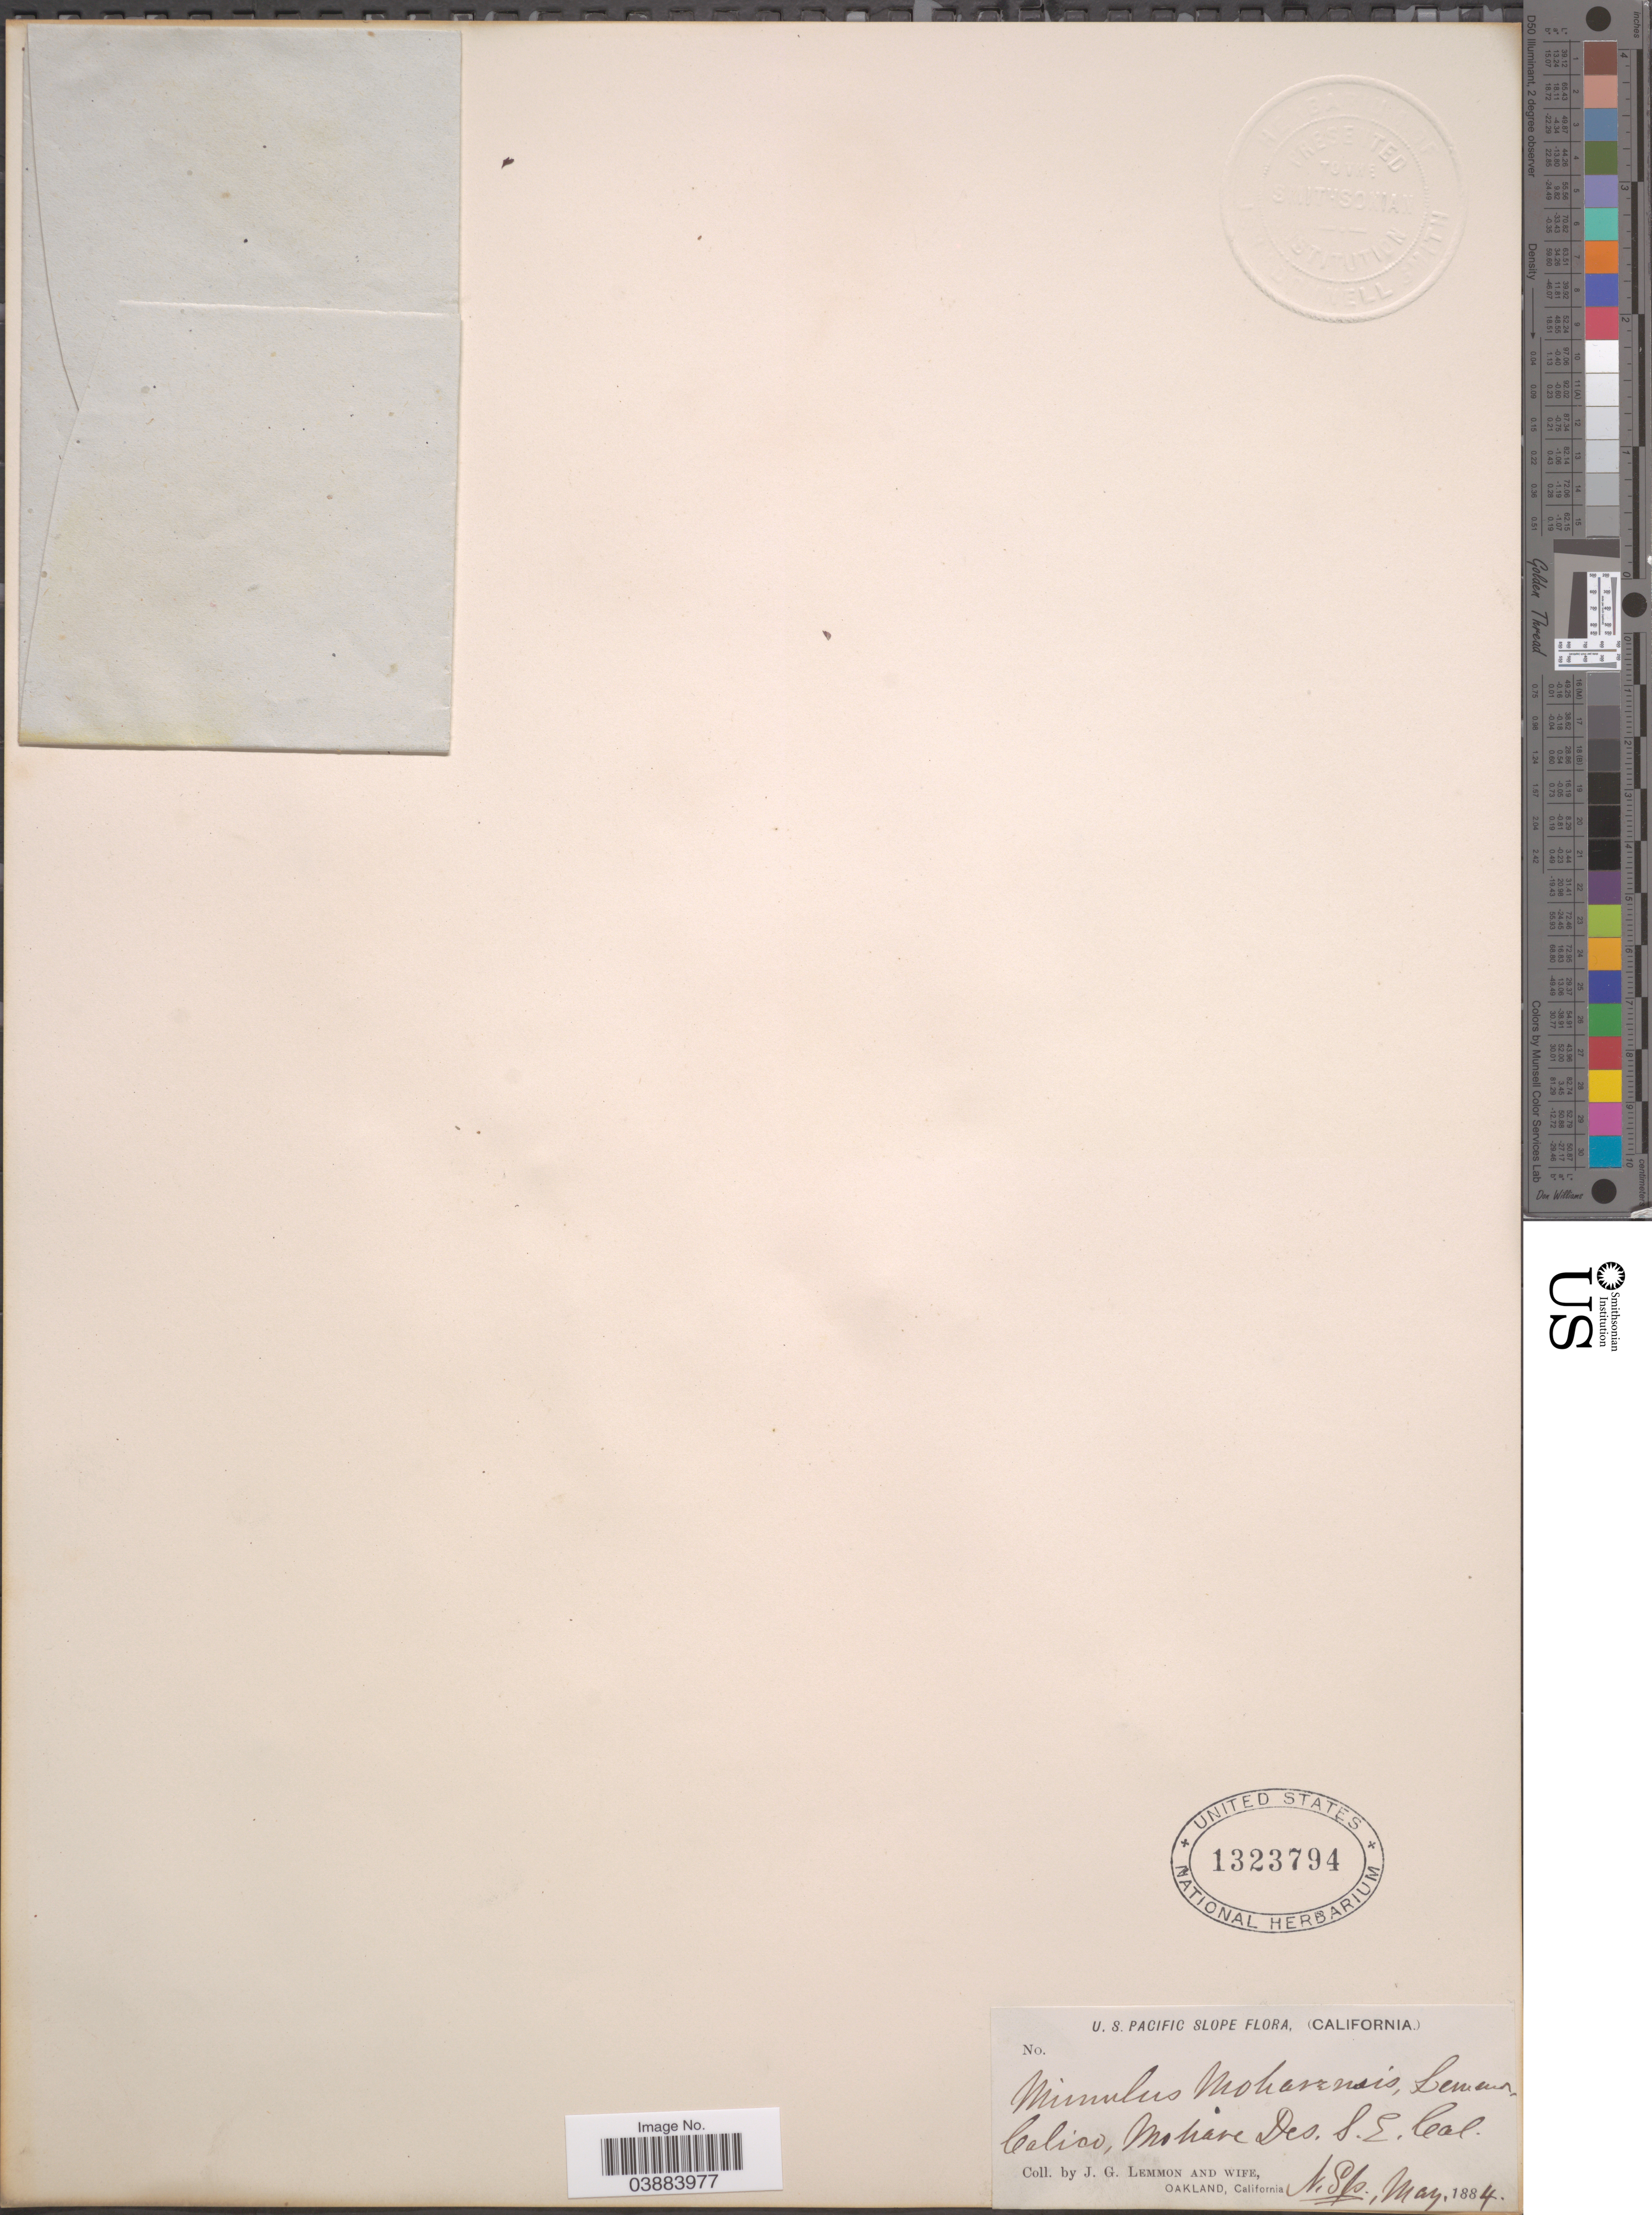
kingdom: Plantae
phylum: Tracheophyta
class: Magnoliopsida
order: Lamiales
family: Phrymaceae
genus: Eunanus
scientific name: Eunanus mohavensis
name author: Greene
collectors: J. Lemmon & Mrs. J. G. Lemmon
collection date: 1884-05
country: United States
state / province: California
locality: U. S. Pacific Slope. Calico, Mohave Des. S. E. Cal.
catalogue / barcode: US 1323794